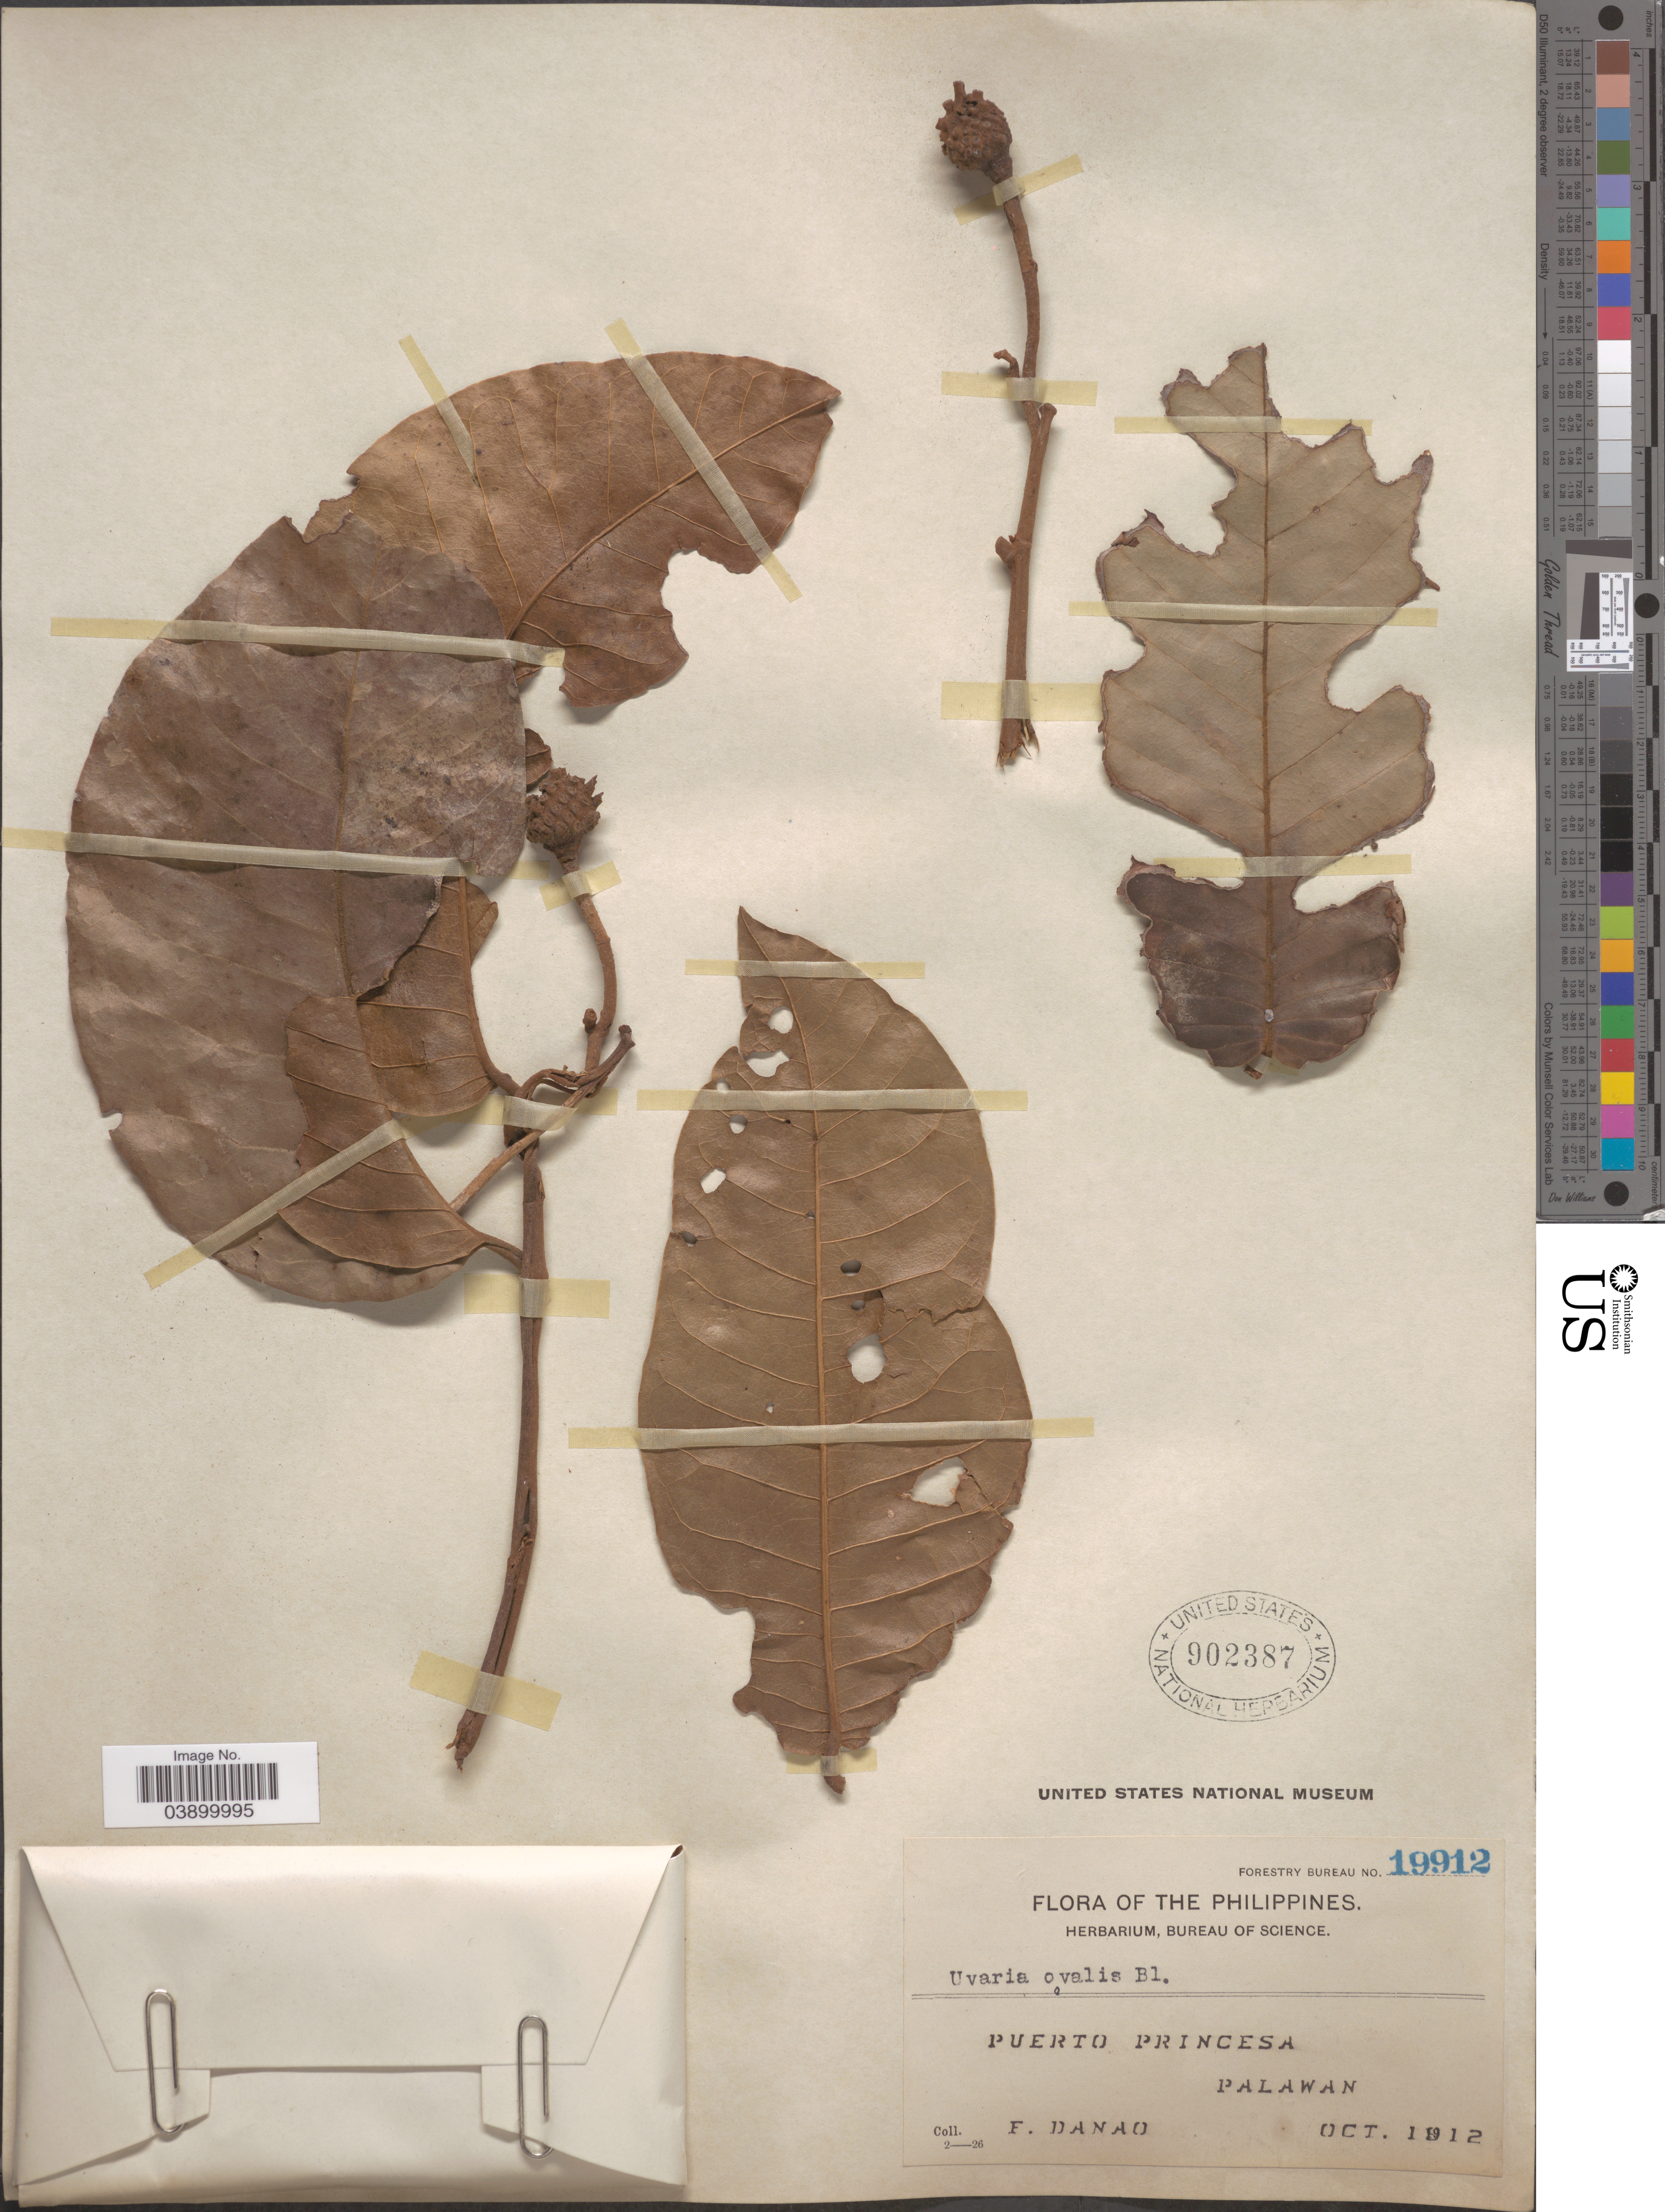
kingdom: Plantae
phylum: Tracheophyta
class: Magnoliopsida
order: Magnoliales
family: Annonaceae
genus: Uvaria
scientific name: Uvaria sorzogonensis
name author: C. Presl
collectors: F. Danao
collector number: Forestry Bureau 19912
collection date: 1912-10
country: Philippines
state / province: Mimaropa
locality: Puerto Princesa. Palawan.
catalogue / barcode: US 902387